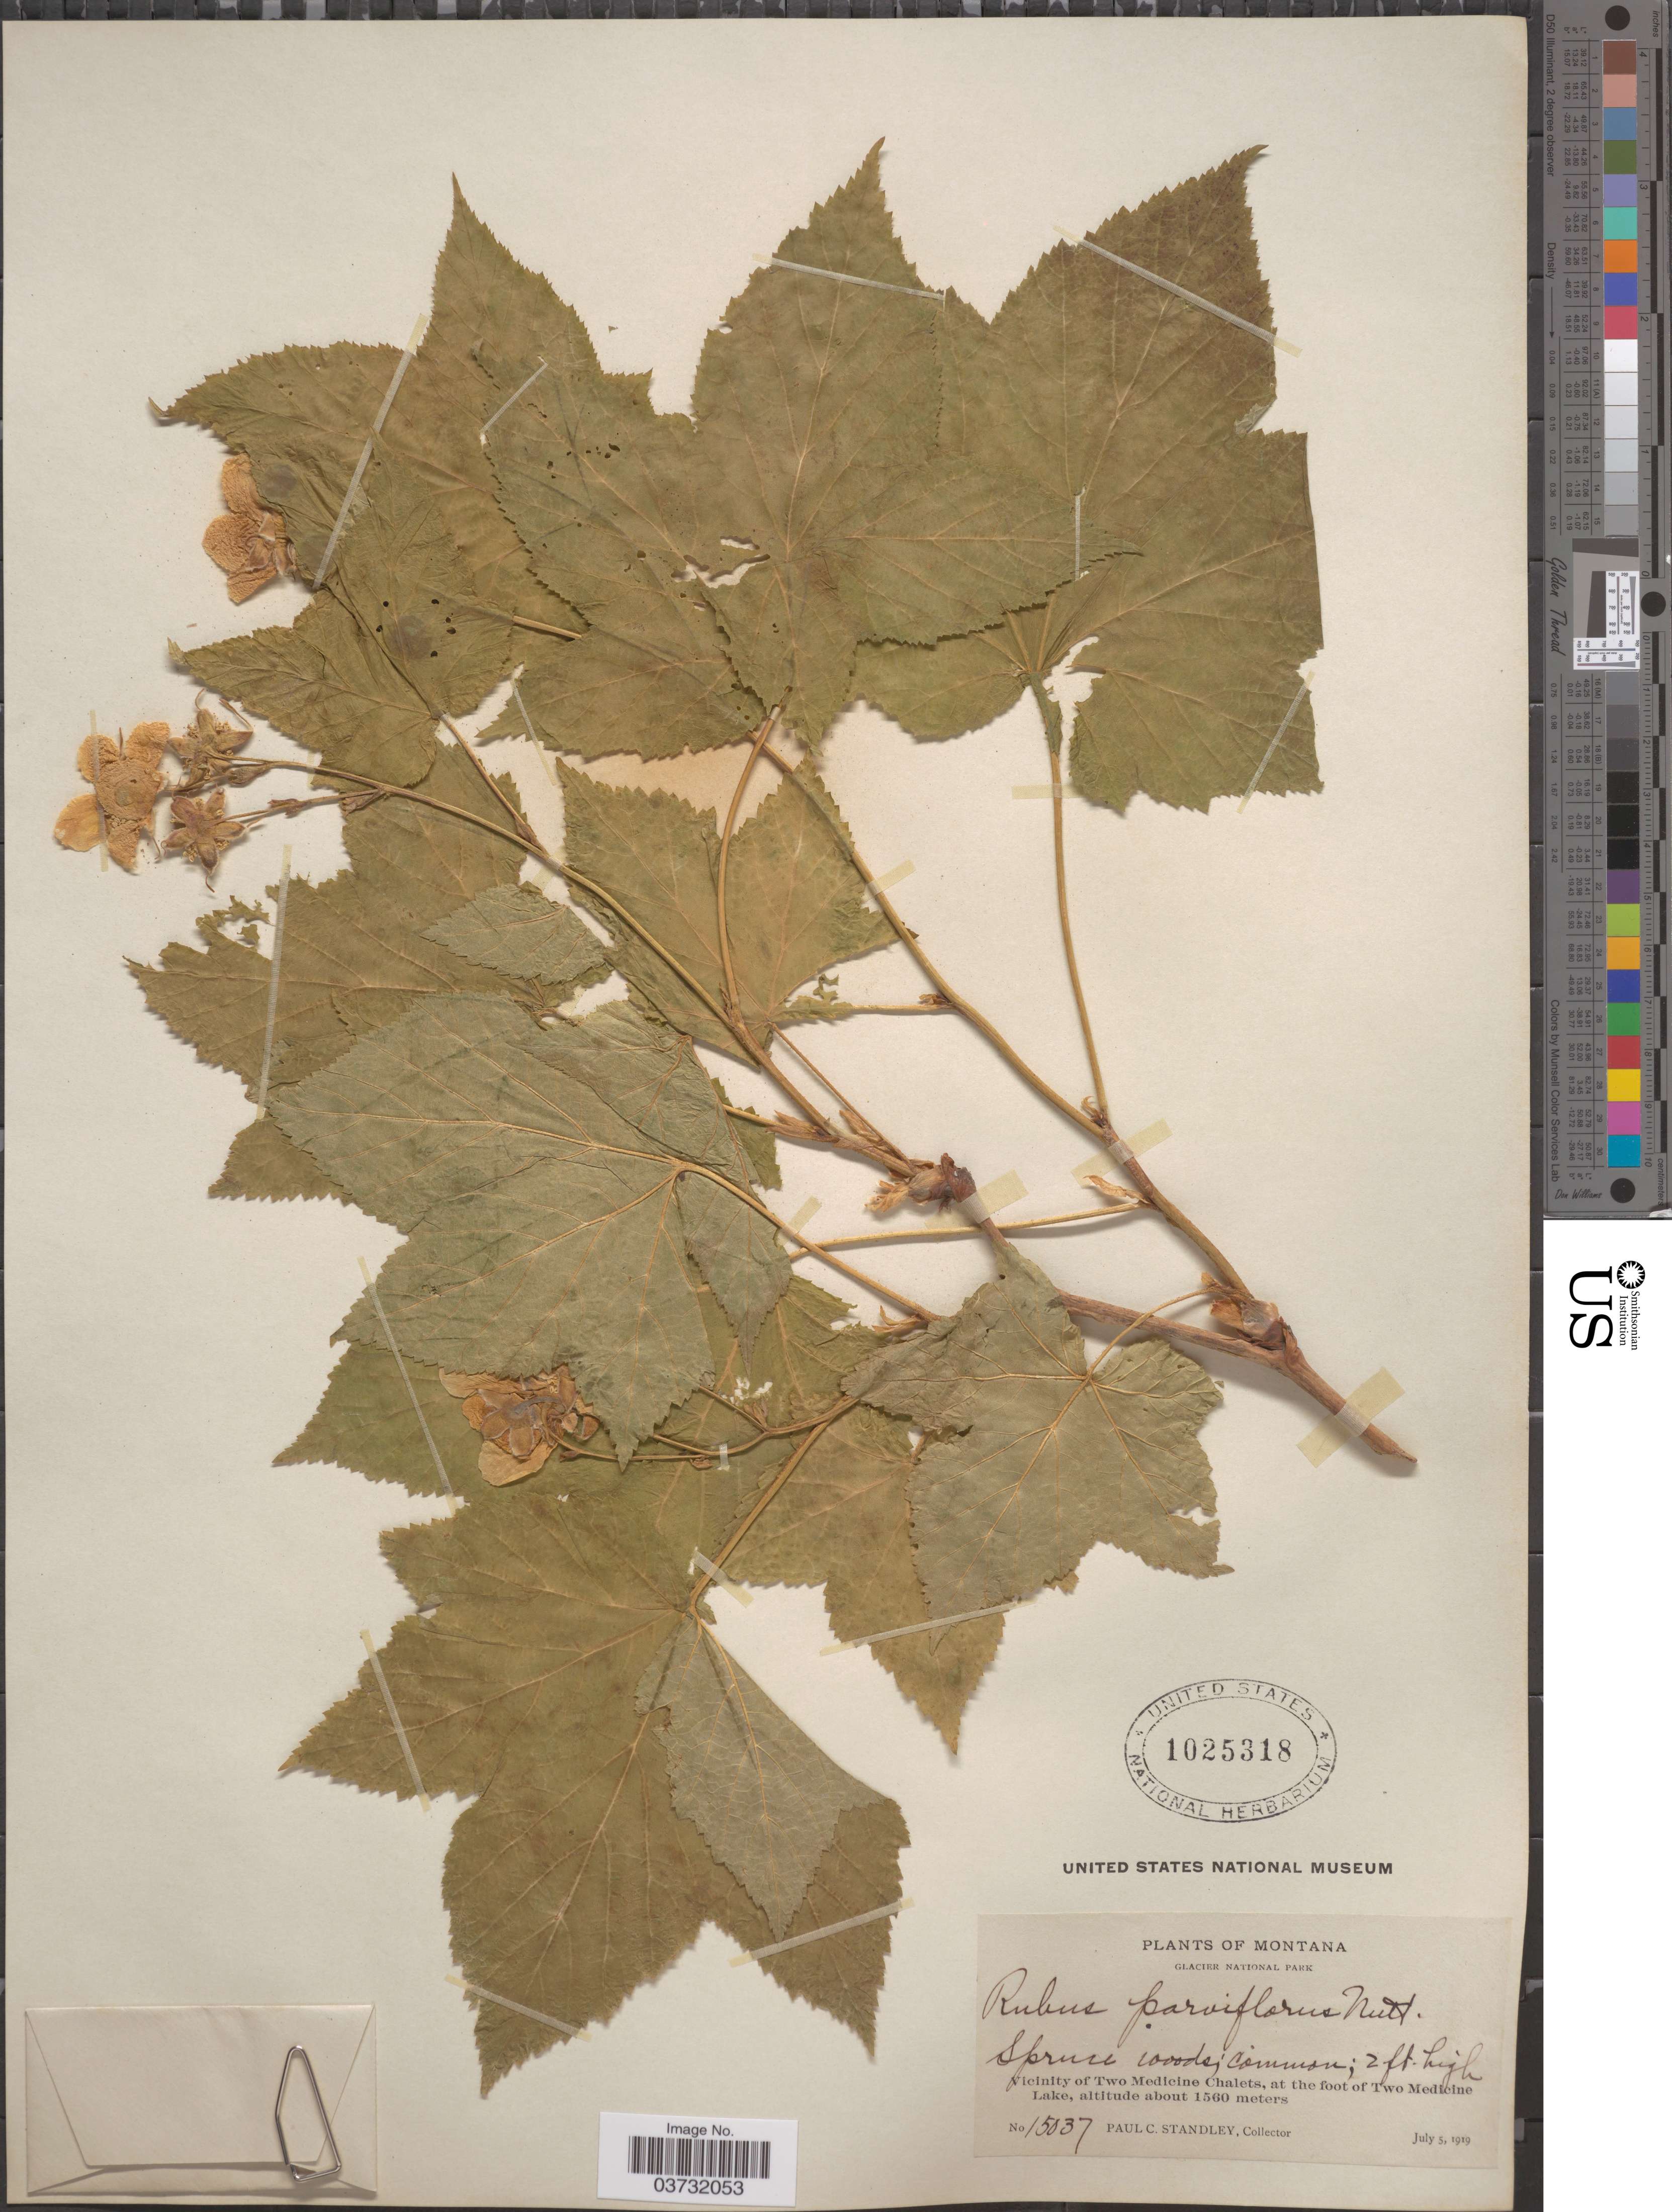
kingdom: Plantae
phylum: Tracheophyta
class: Magnoliopsida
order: Rosales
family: Rosaceae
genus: Rubus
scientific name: Rubus parviflorus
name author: Nutt.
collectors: P. C. Standley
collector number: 15037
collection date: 1919-07-05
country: United States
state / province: Montana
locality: Glacier National Park. Vicinity of Two Medicine Chalets, at the foot of Two Medicine Lake.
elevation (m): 1560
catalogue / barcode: US 1025318